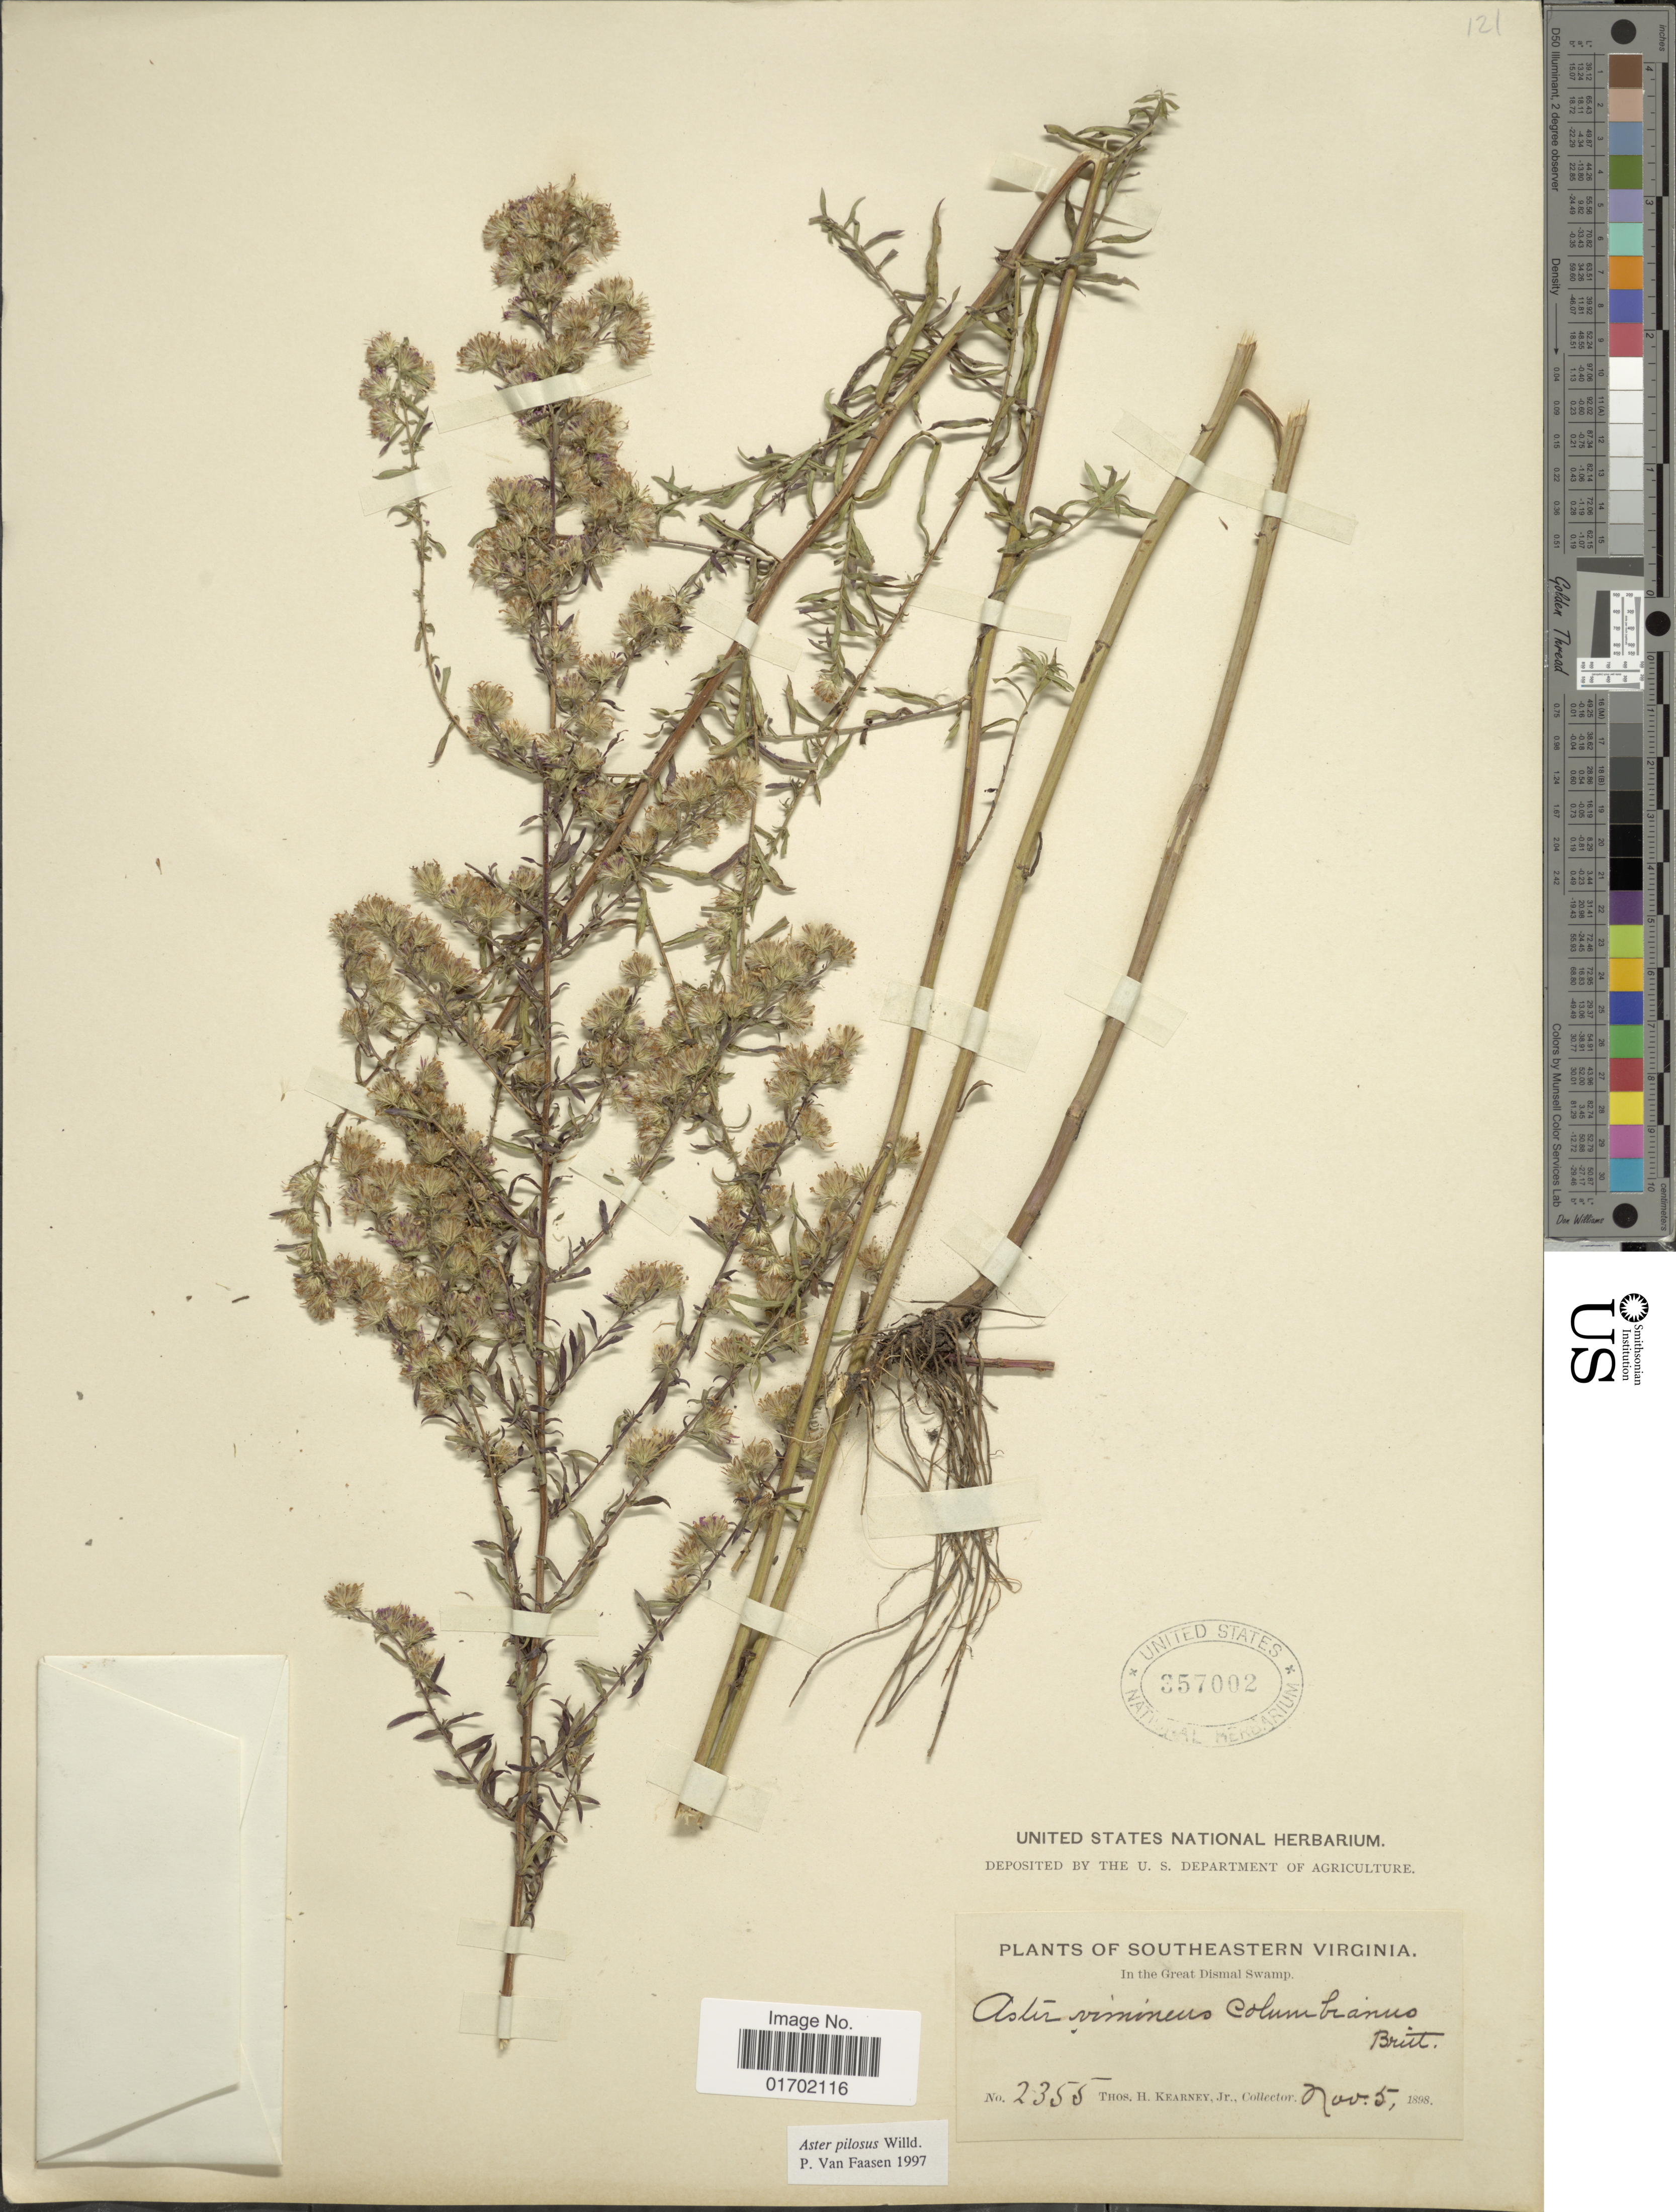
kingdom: Plantae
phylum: Tracheophyta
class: Magnoliopsida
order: Asterales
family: Asteraceae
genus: Symphyotrichum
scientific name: Symphyotrichum pilosum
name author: (Willd.) G.L. Nesom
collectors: T. H. Kearney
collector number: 2355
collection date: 1898-11-05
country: United States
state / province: Virginia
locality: Southeastern Virginia, in the Great Dismal Swamp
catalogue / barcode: US 357002